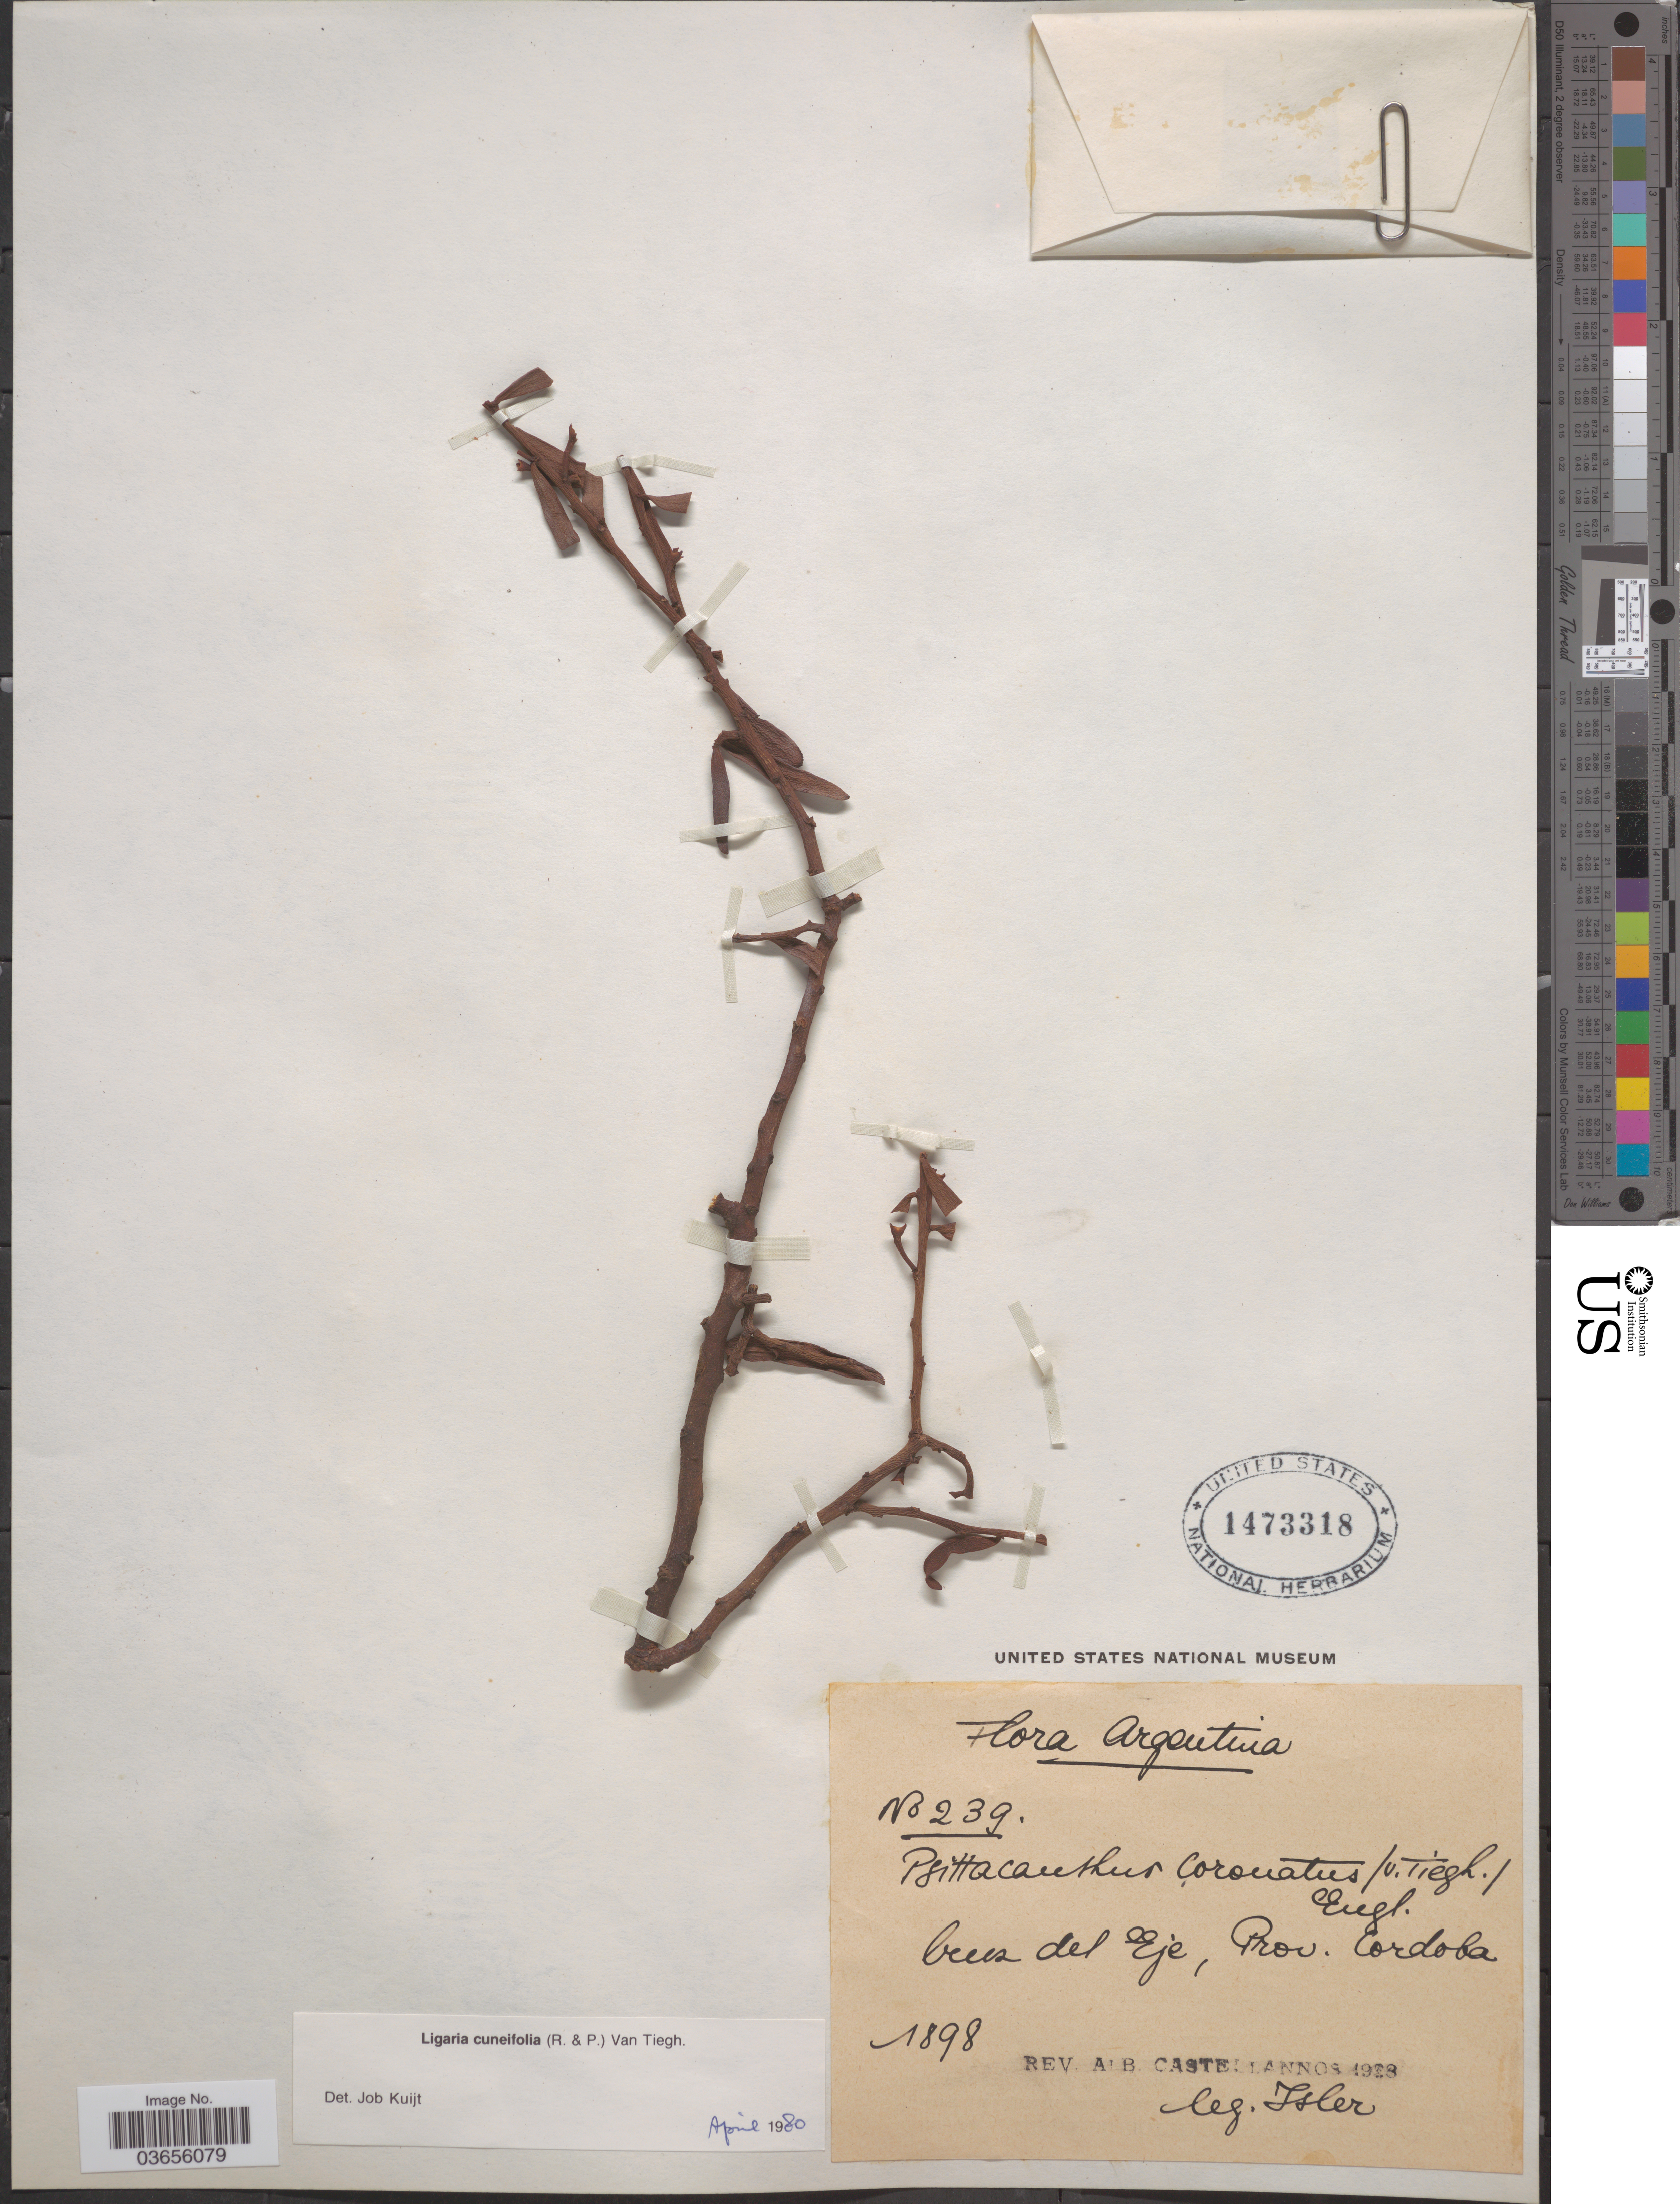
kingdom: Plantae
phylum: Tracheophyta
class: Magnoliopsida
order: Santalales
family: Loranthaceae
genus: Ligaria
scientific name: Ligaria cuneifolia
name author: (Ruiz & Pav.) Tiegh.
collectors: -. Isler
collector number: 239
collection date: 1898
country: Argentina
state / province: Cordoba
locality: Cruz del Eje.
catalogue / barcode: US 1473318